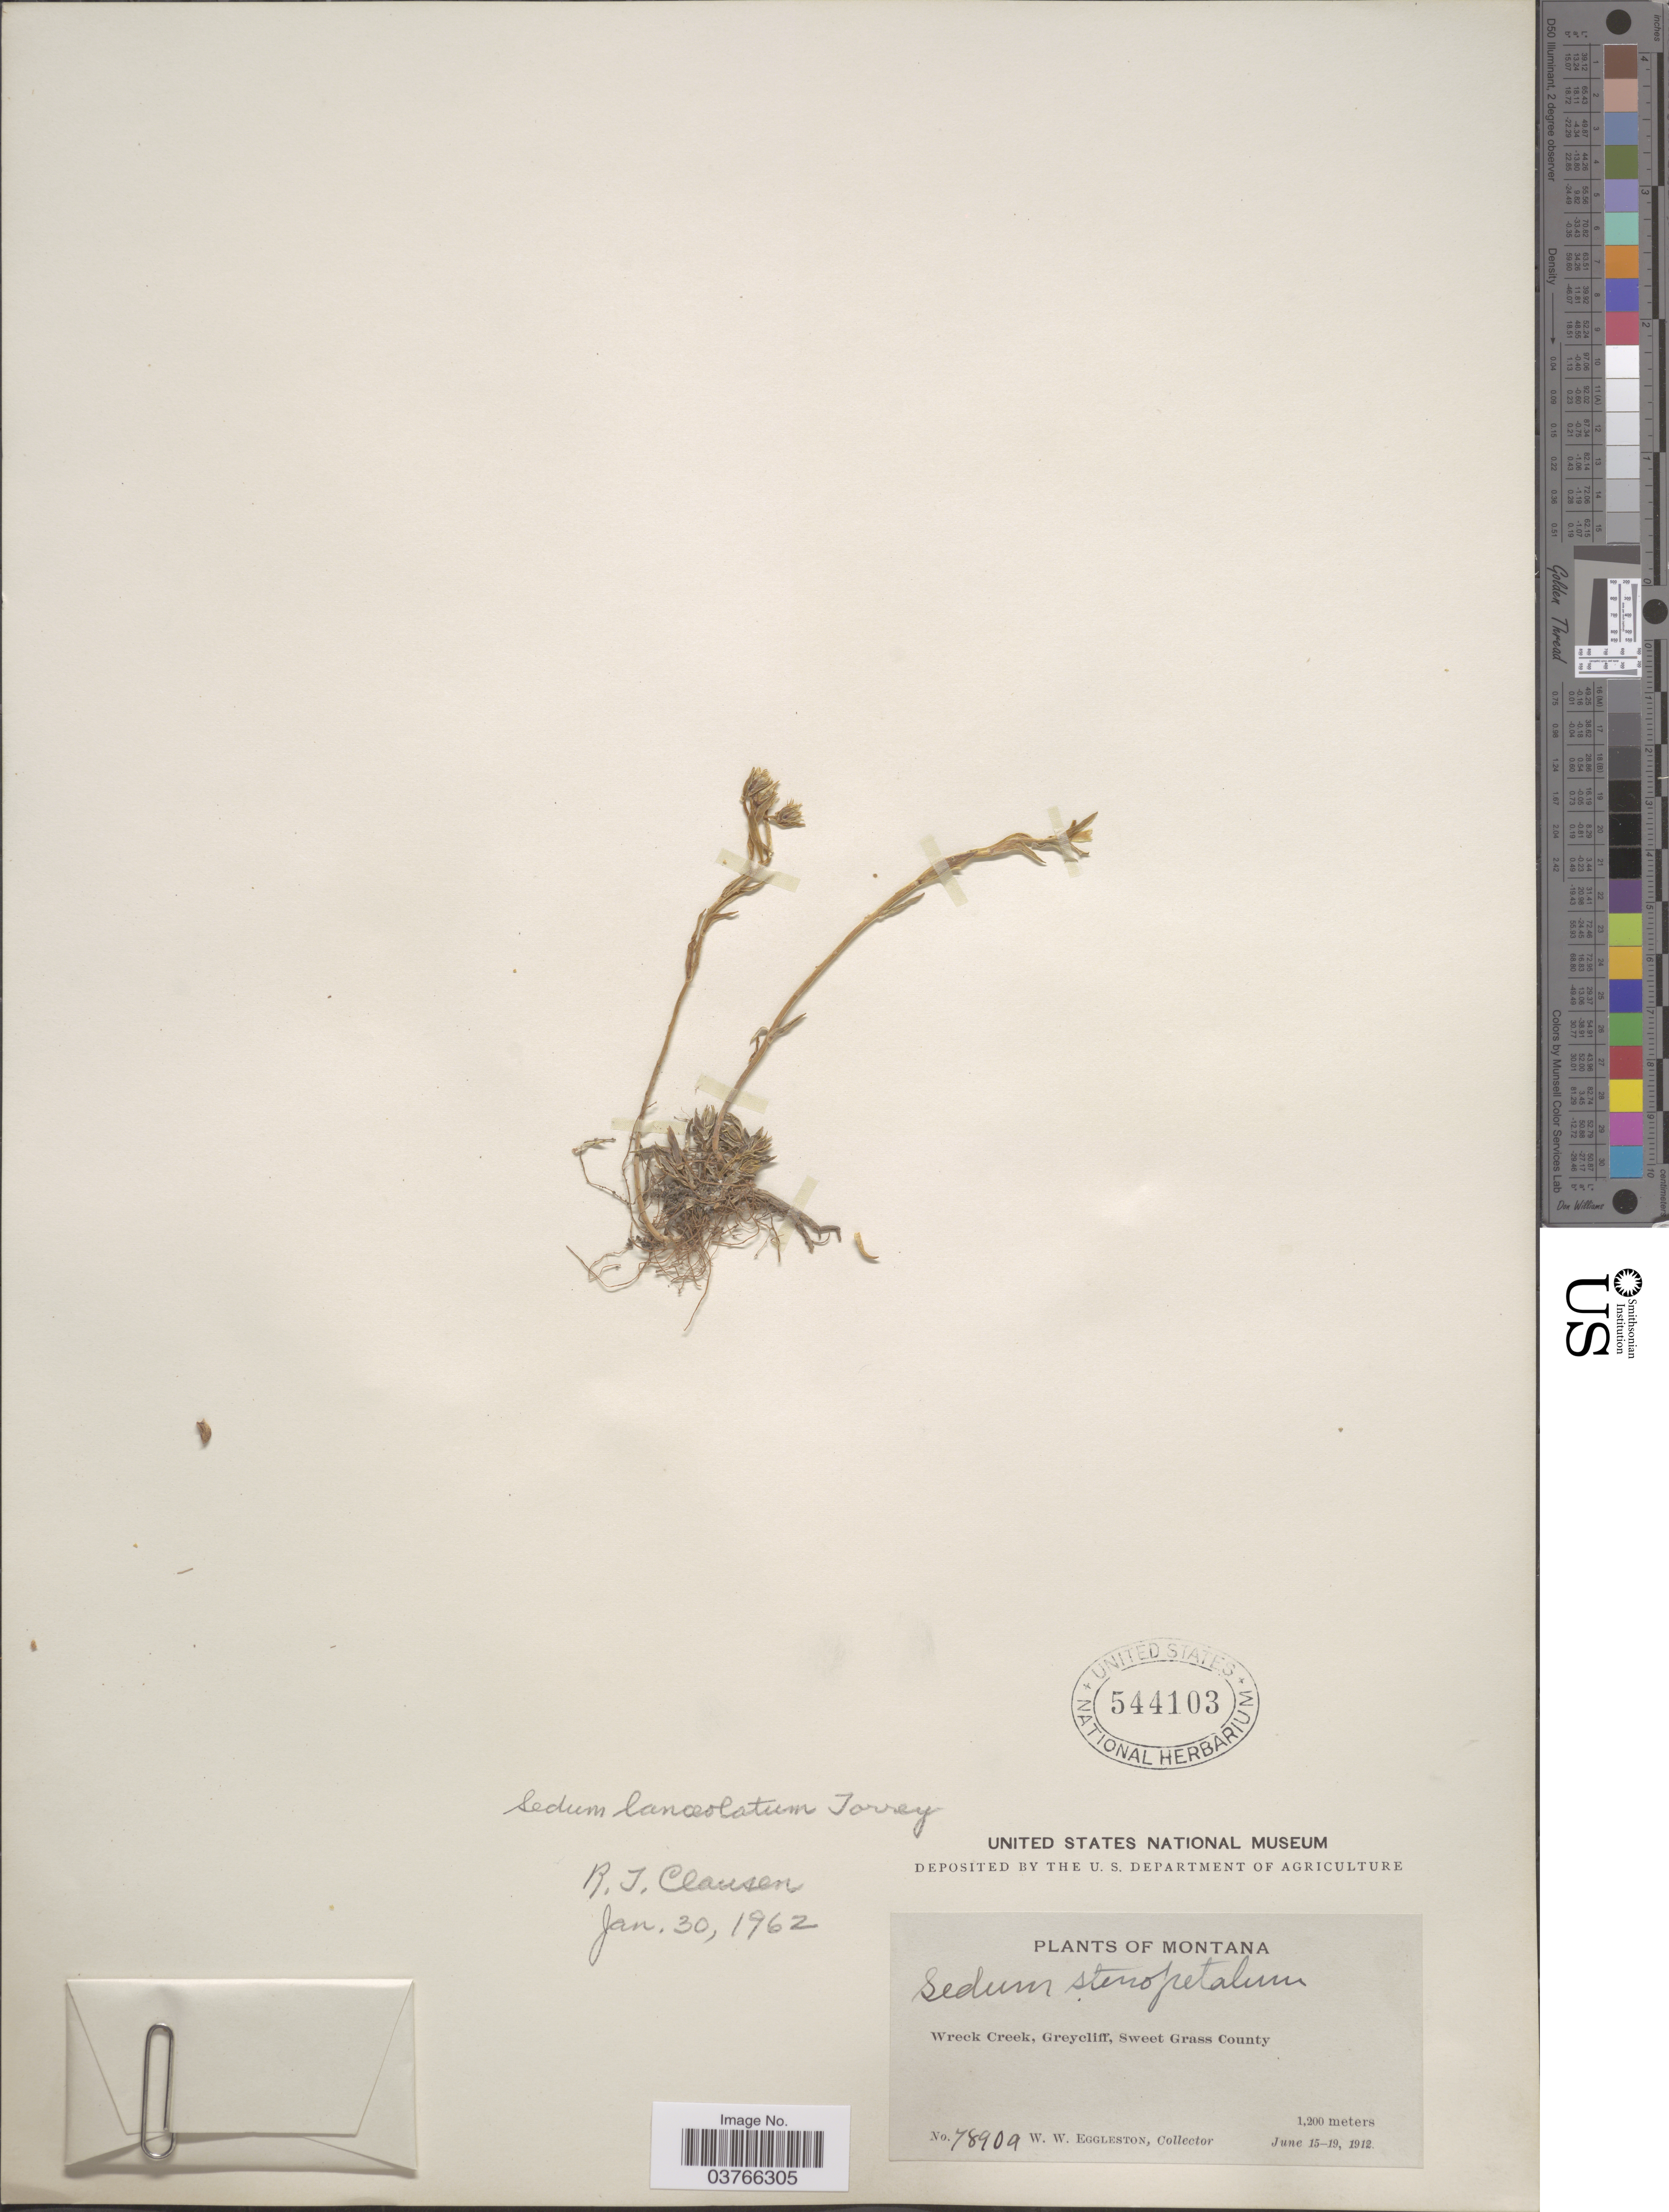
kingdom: Plantae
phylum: Tracheophyta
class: Magnoliopsida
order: Saxifragales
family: Crassulaceae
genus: Sedum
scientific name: Sedum lanceolatum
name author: Torr.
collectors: W. W. Eggleston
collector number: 78909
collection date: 1912-06-15/1912-06-19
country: United States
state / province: Montana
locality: Wreck Creek, Greycliff, Sweet Grass County.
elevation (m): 1200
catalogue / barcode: US 544103